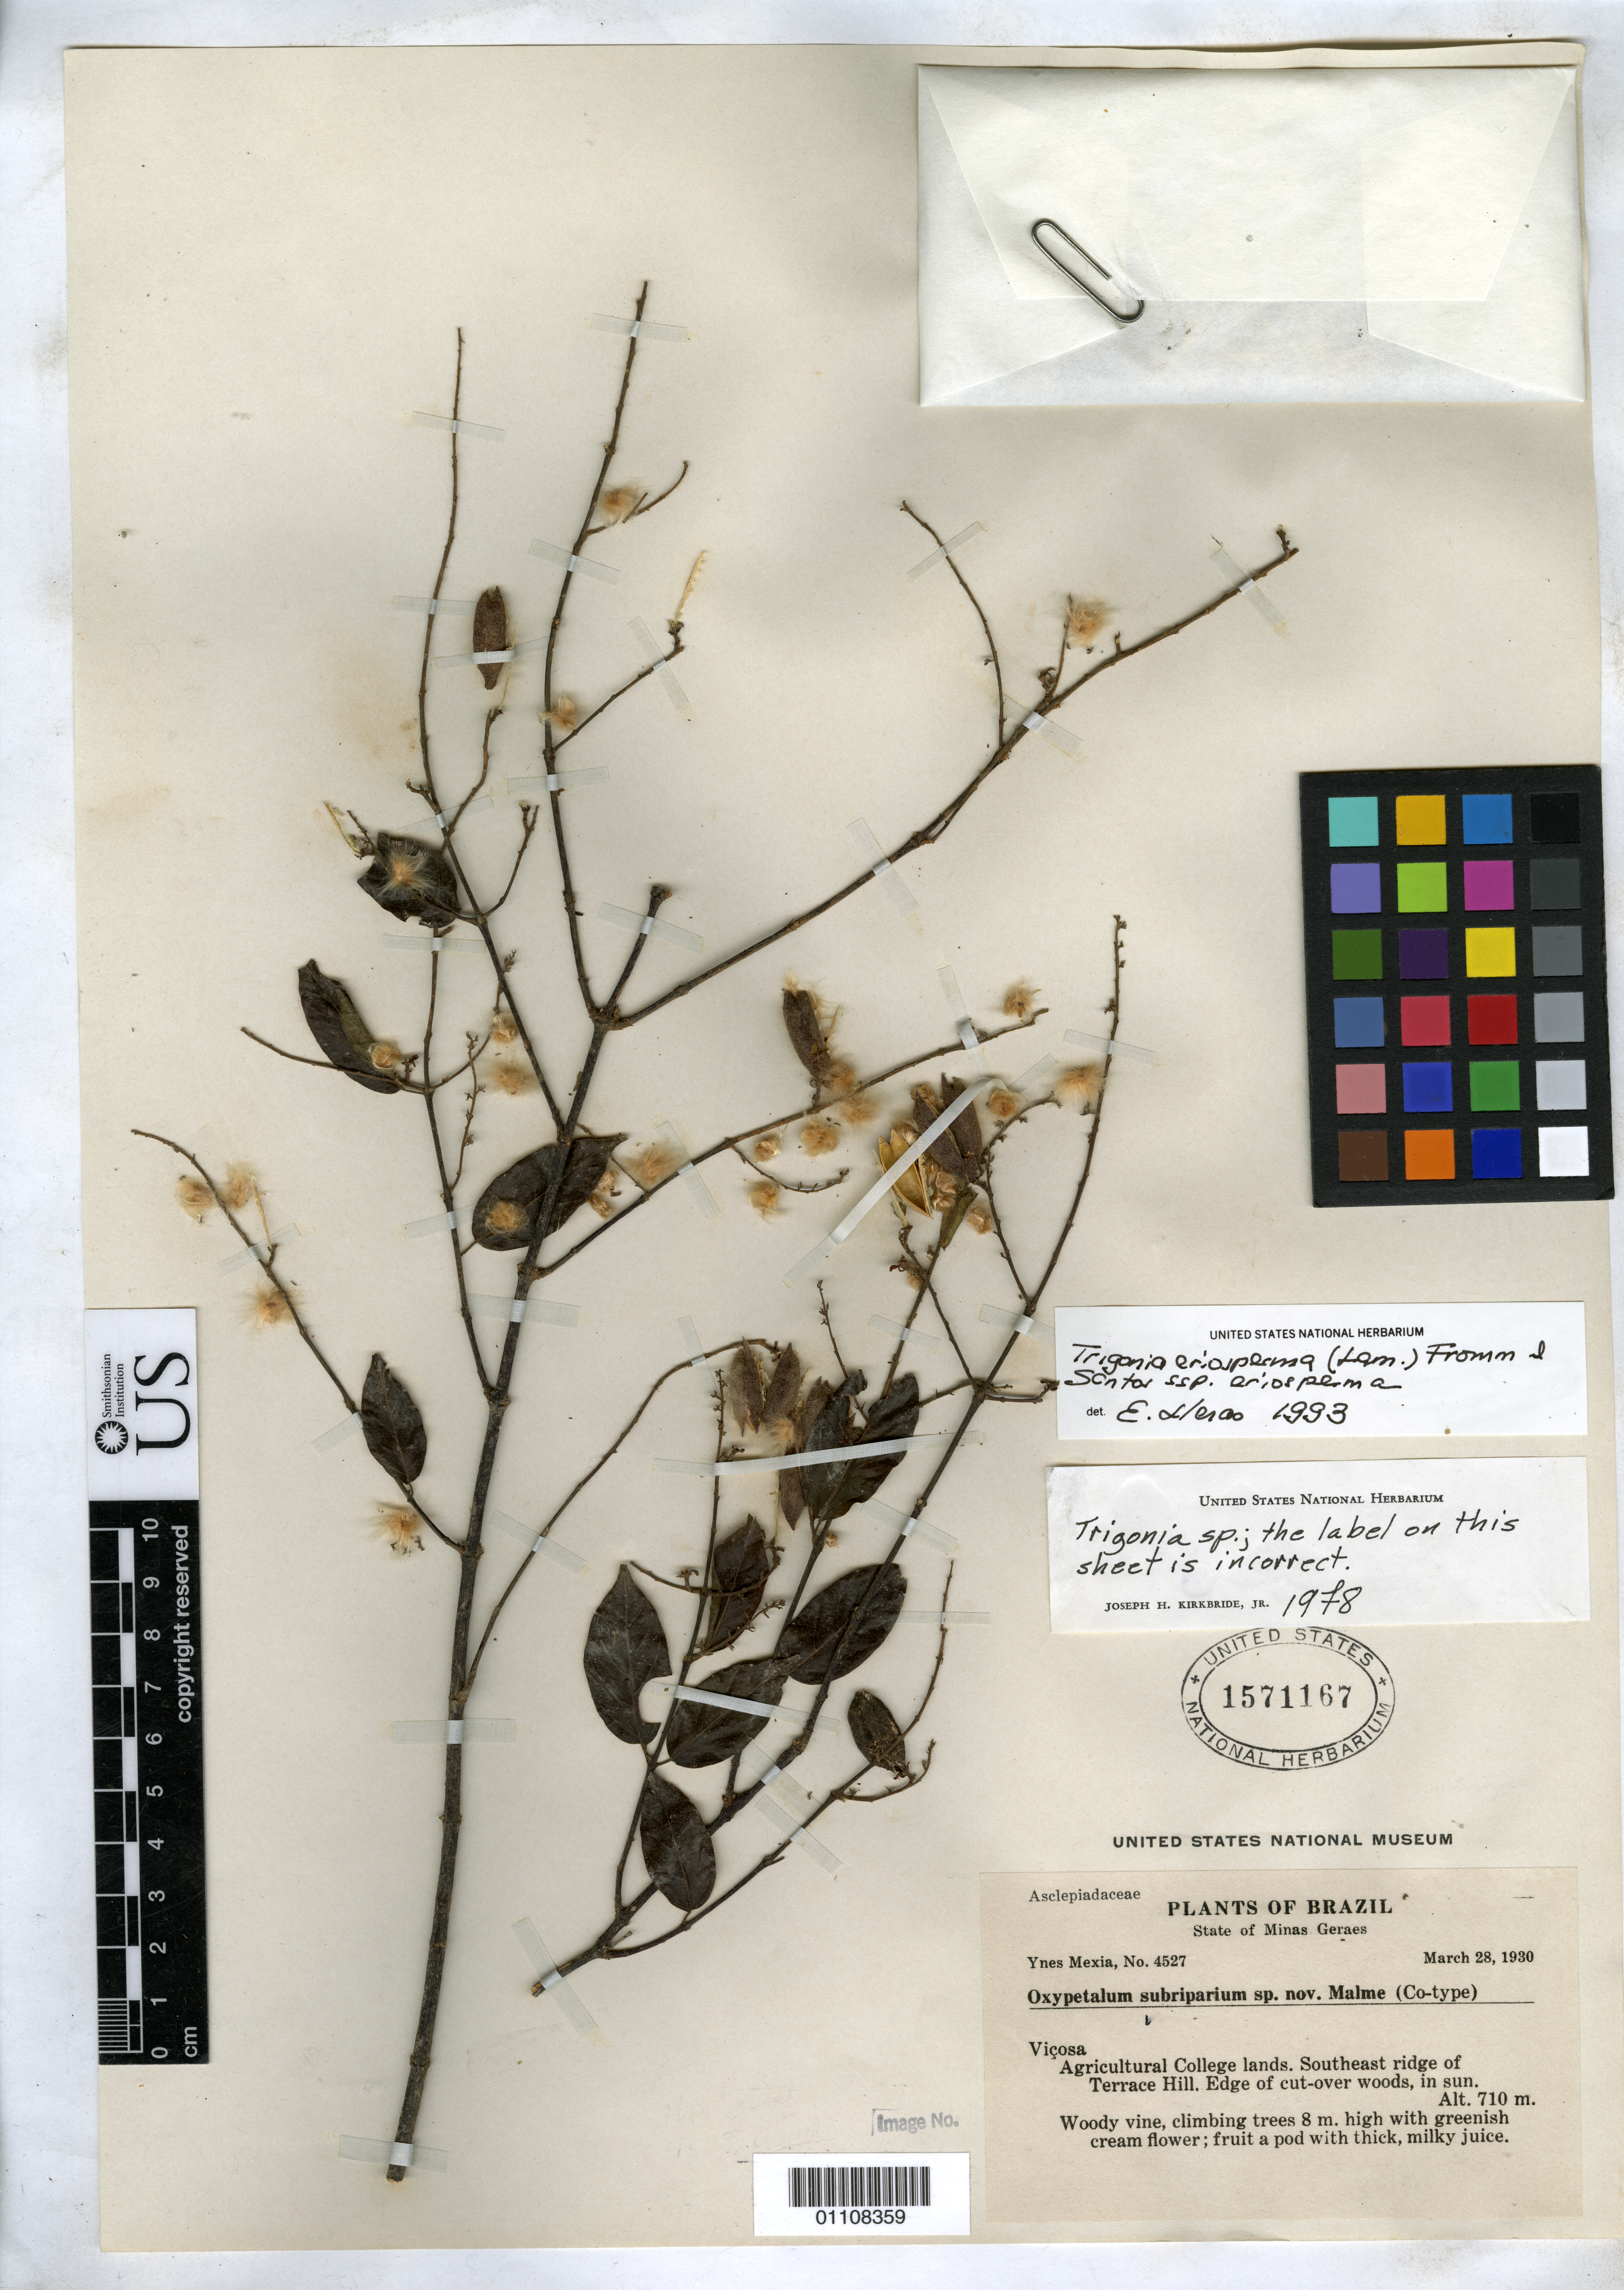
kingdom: Plantae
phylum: Tracheophyta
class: Magnoliopsida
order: Gentianales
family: Apocynaceae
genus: Oxypetalum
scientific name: Oxypetalum subriparium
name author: Malme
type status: Isotype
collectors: Y. Mexia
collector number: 4527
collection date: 1930-03-28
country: Brazil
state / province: Minas Gerais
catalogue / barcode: US 1571167